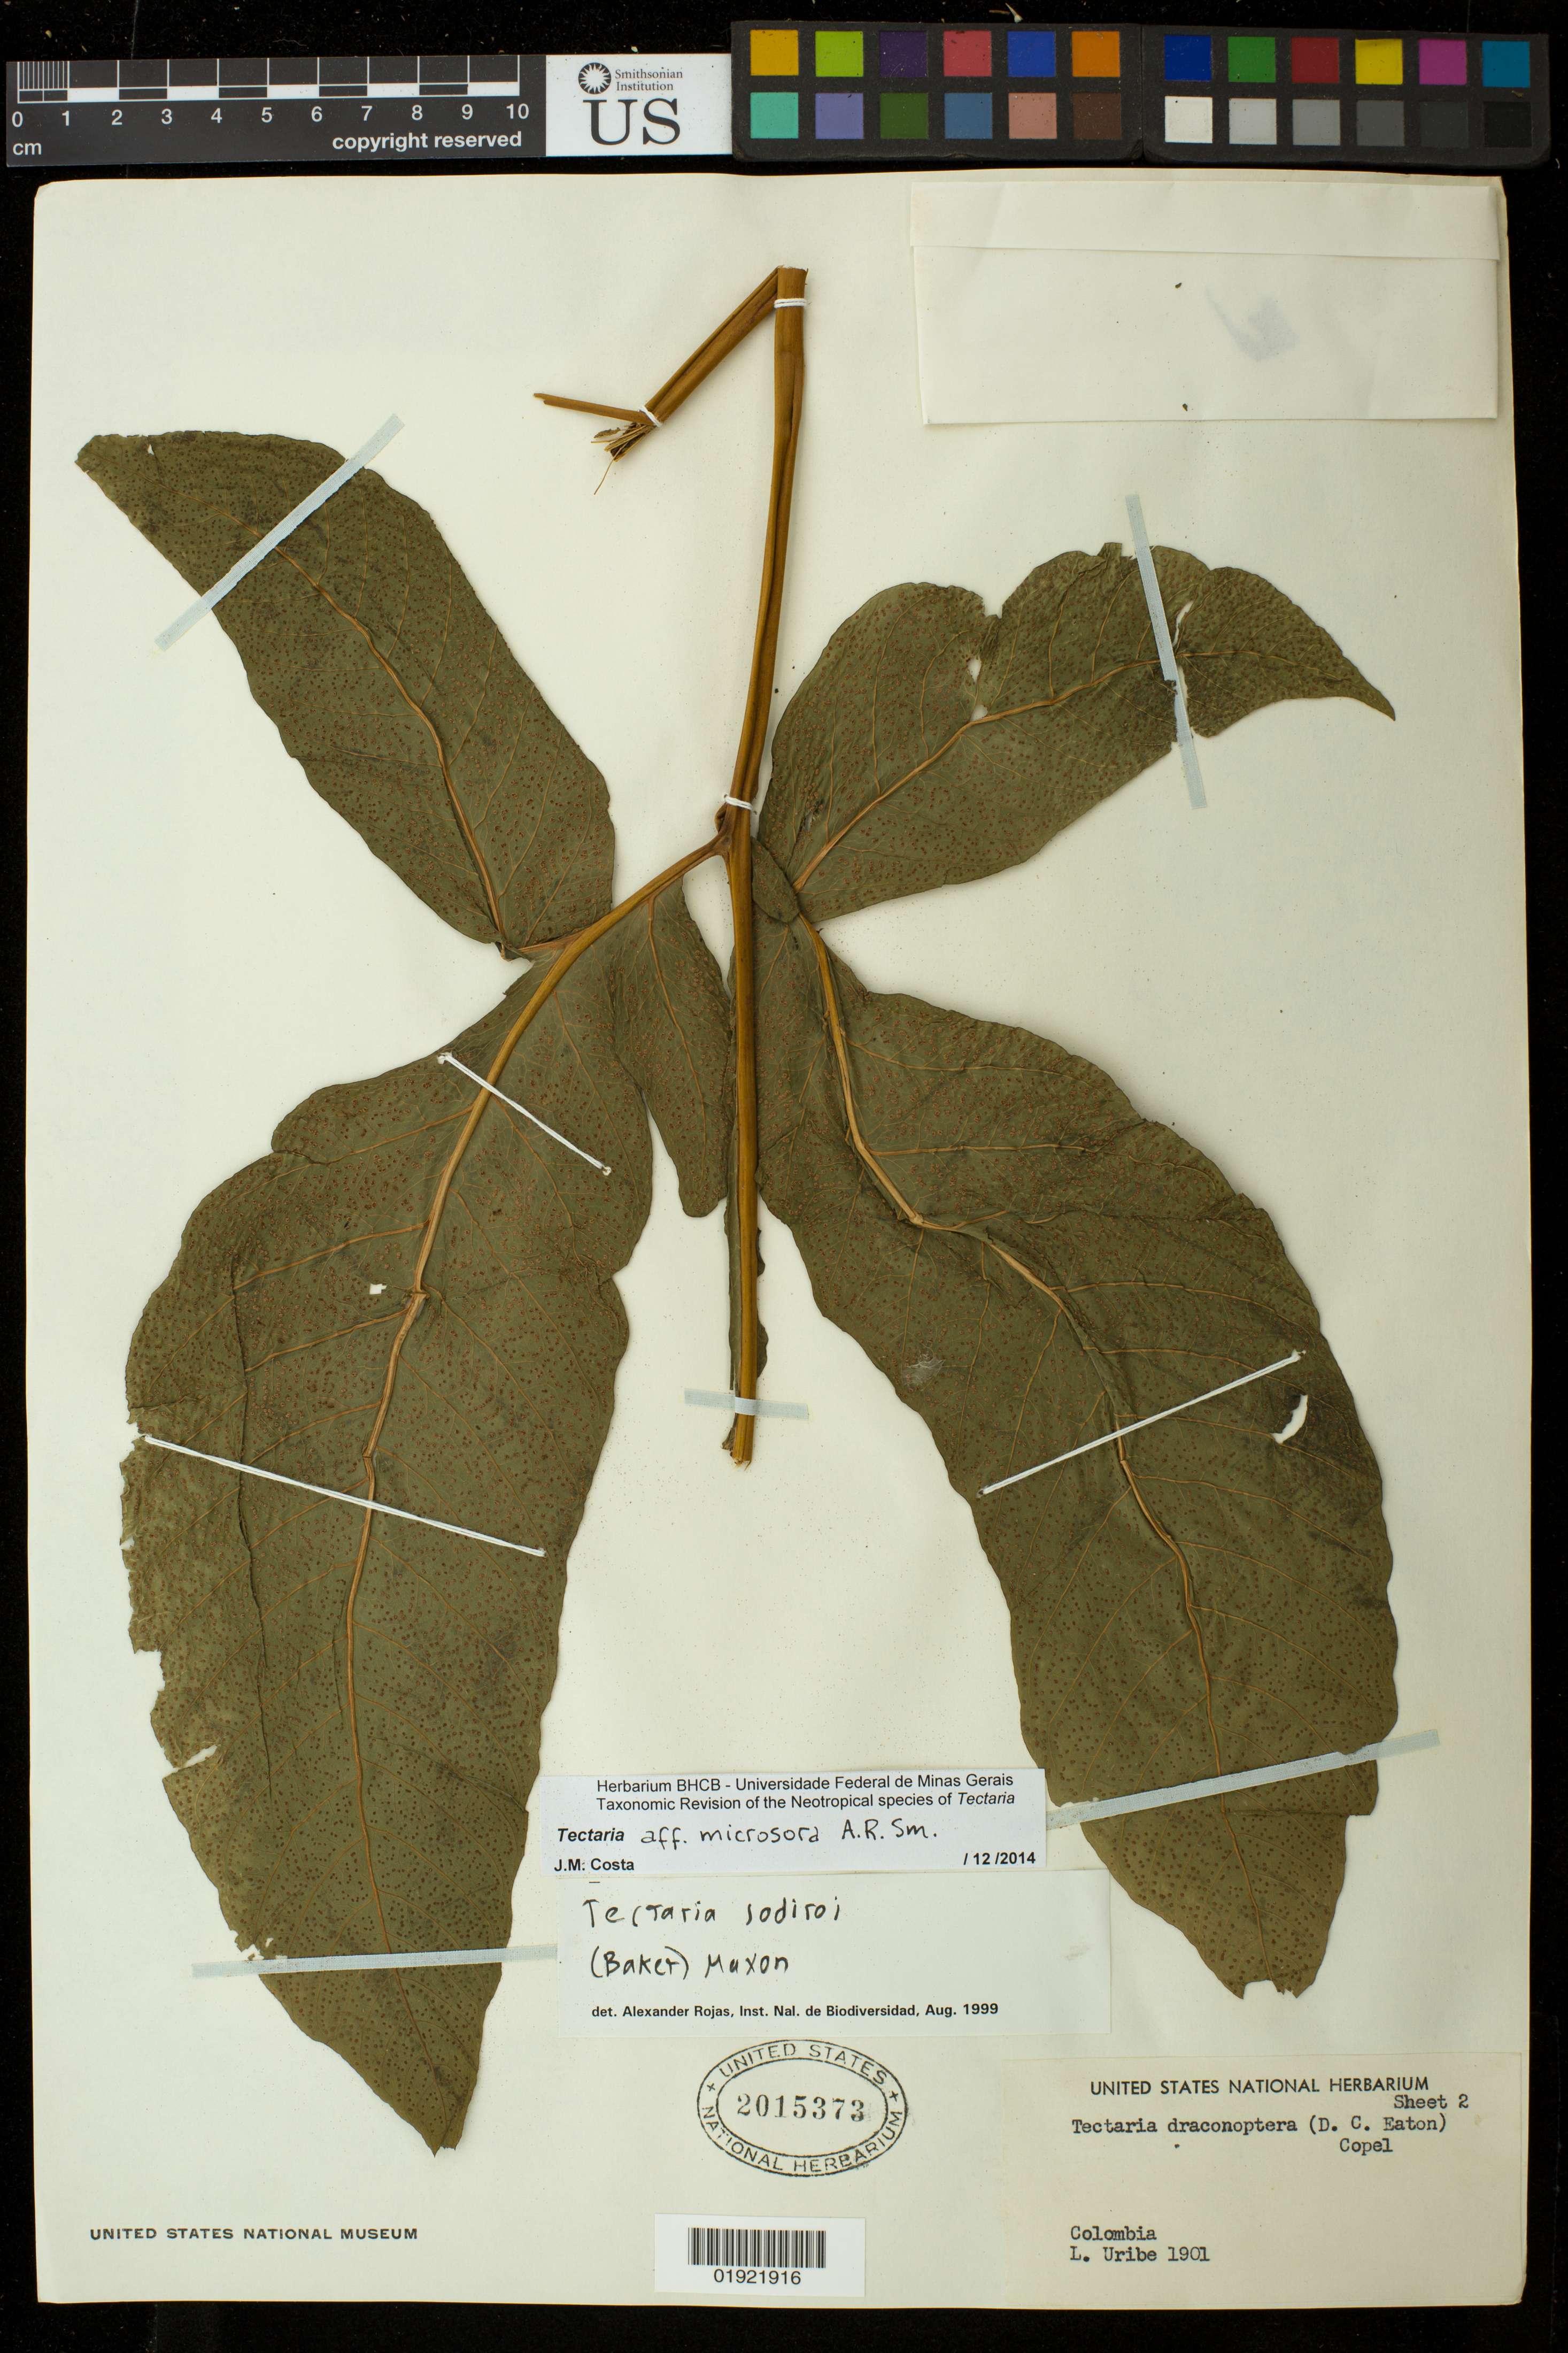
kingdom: Plantae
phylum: Tracheophyta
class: Polypodiopsida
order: Polypodiales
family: Tectariaceae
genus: Tectaria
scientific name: Tectaria martinicensis f. microsora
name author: Domin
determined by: Costa, J. M.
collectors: L. Uribe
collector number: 1901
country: Colombia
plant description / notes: Sheet 2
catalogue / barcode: US 2015373